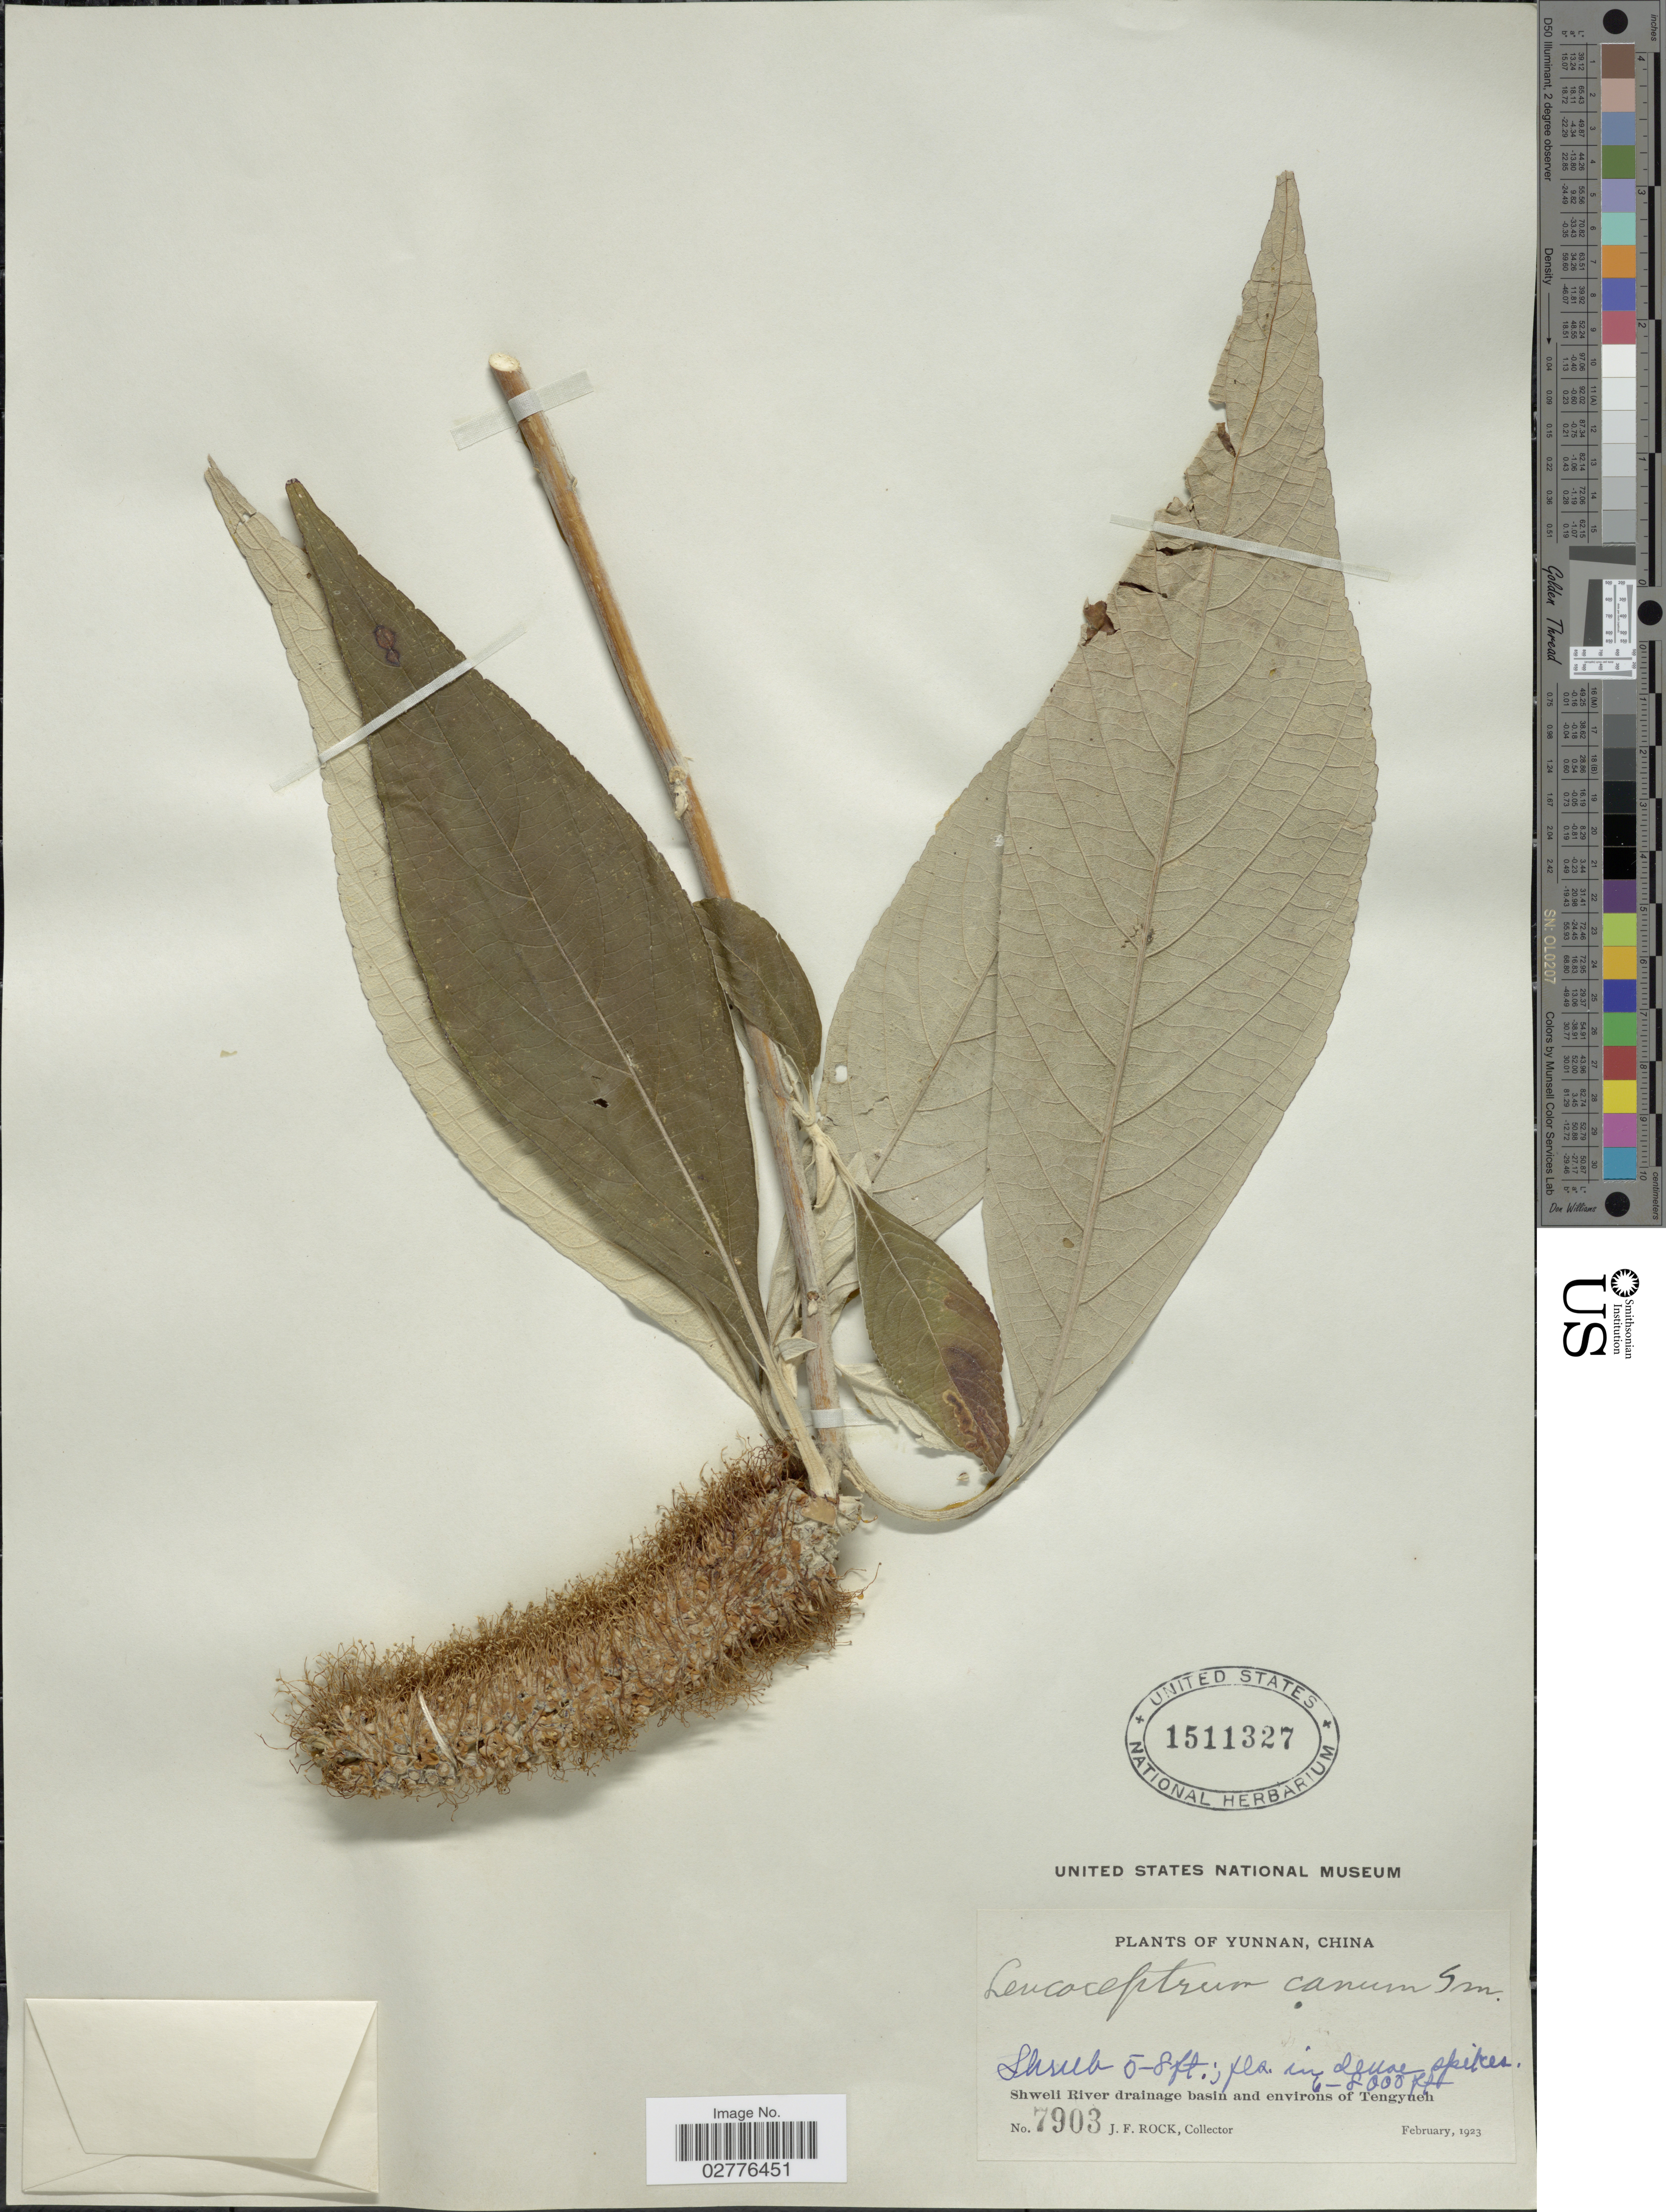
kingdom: Plantae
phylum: Tracheophyta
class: Magnoliopsida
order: Lamiales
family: Lamiaceae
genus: Leucosceptrum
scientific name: Leucosceptrum canum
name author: Sm.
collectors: J. Rock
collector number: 7903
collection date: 1923-02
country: China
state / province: Yunnan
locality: Shweli River drainage basin and environs of Tengyneh.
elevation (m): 1829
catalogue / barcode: US 1511327